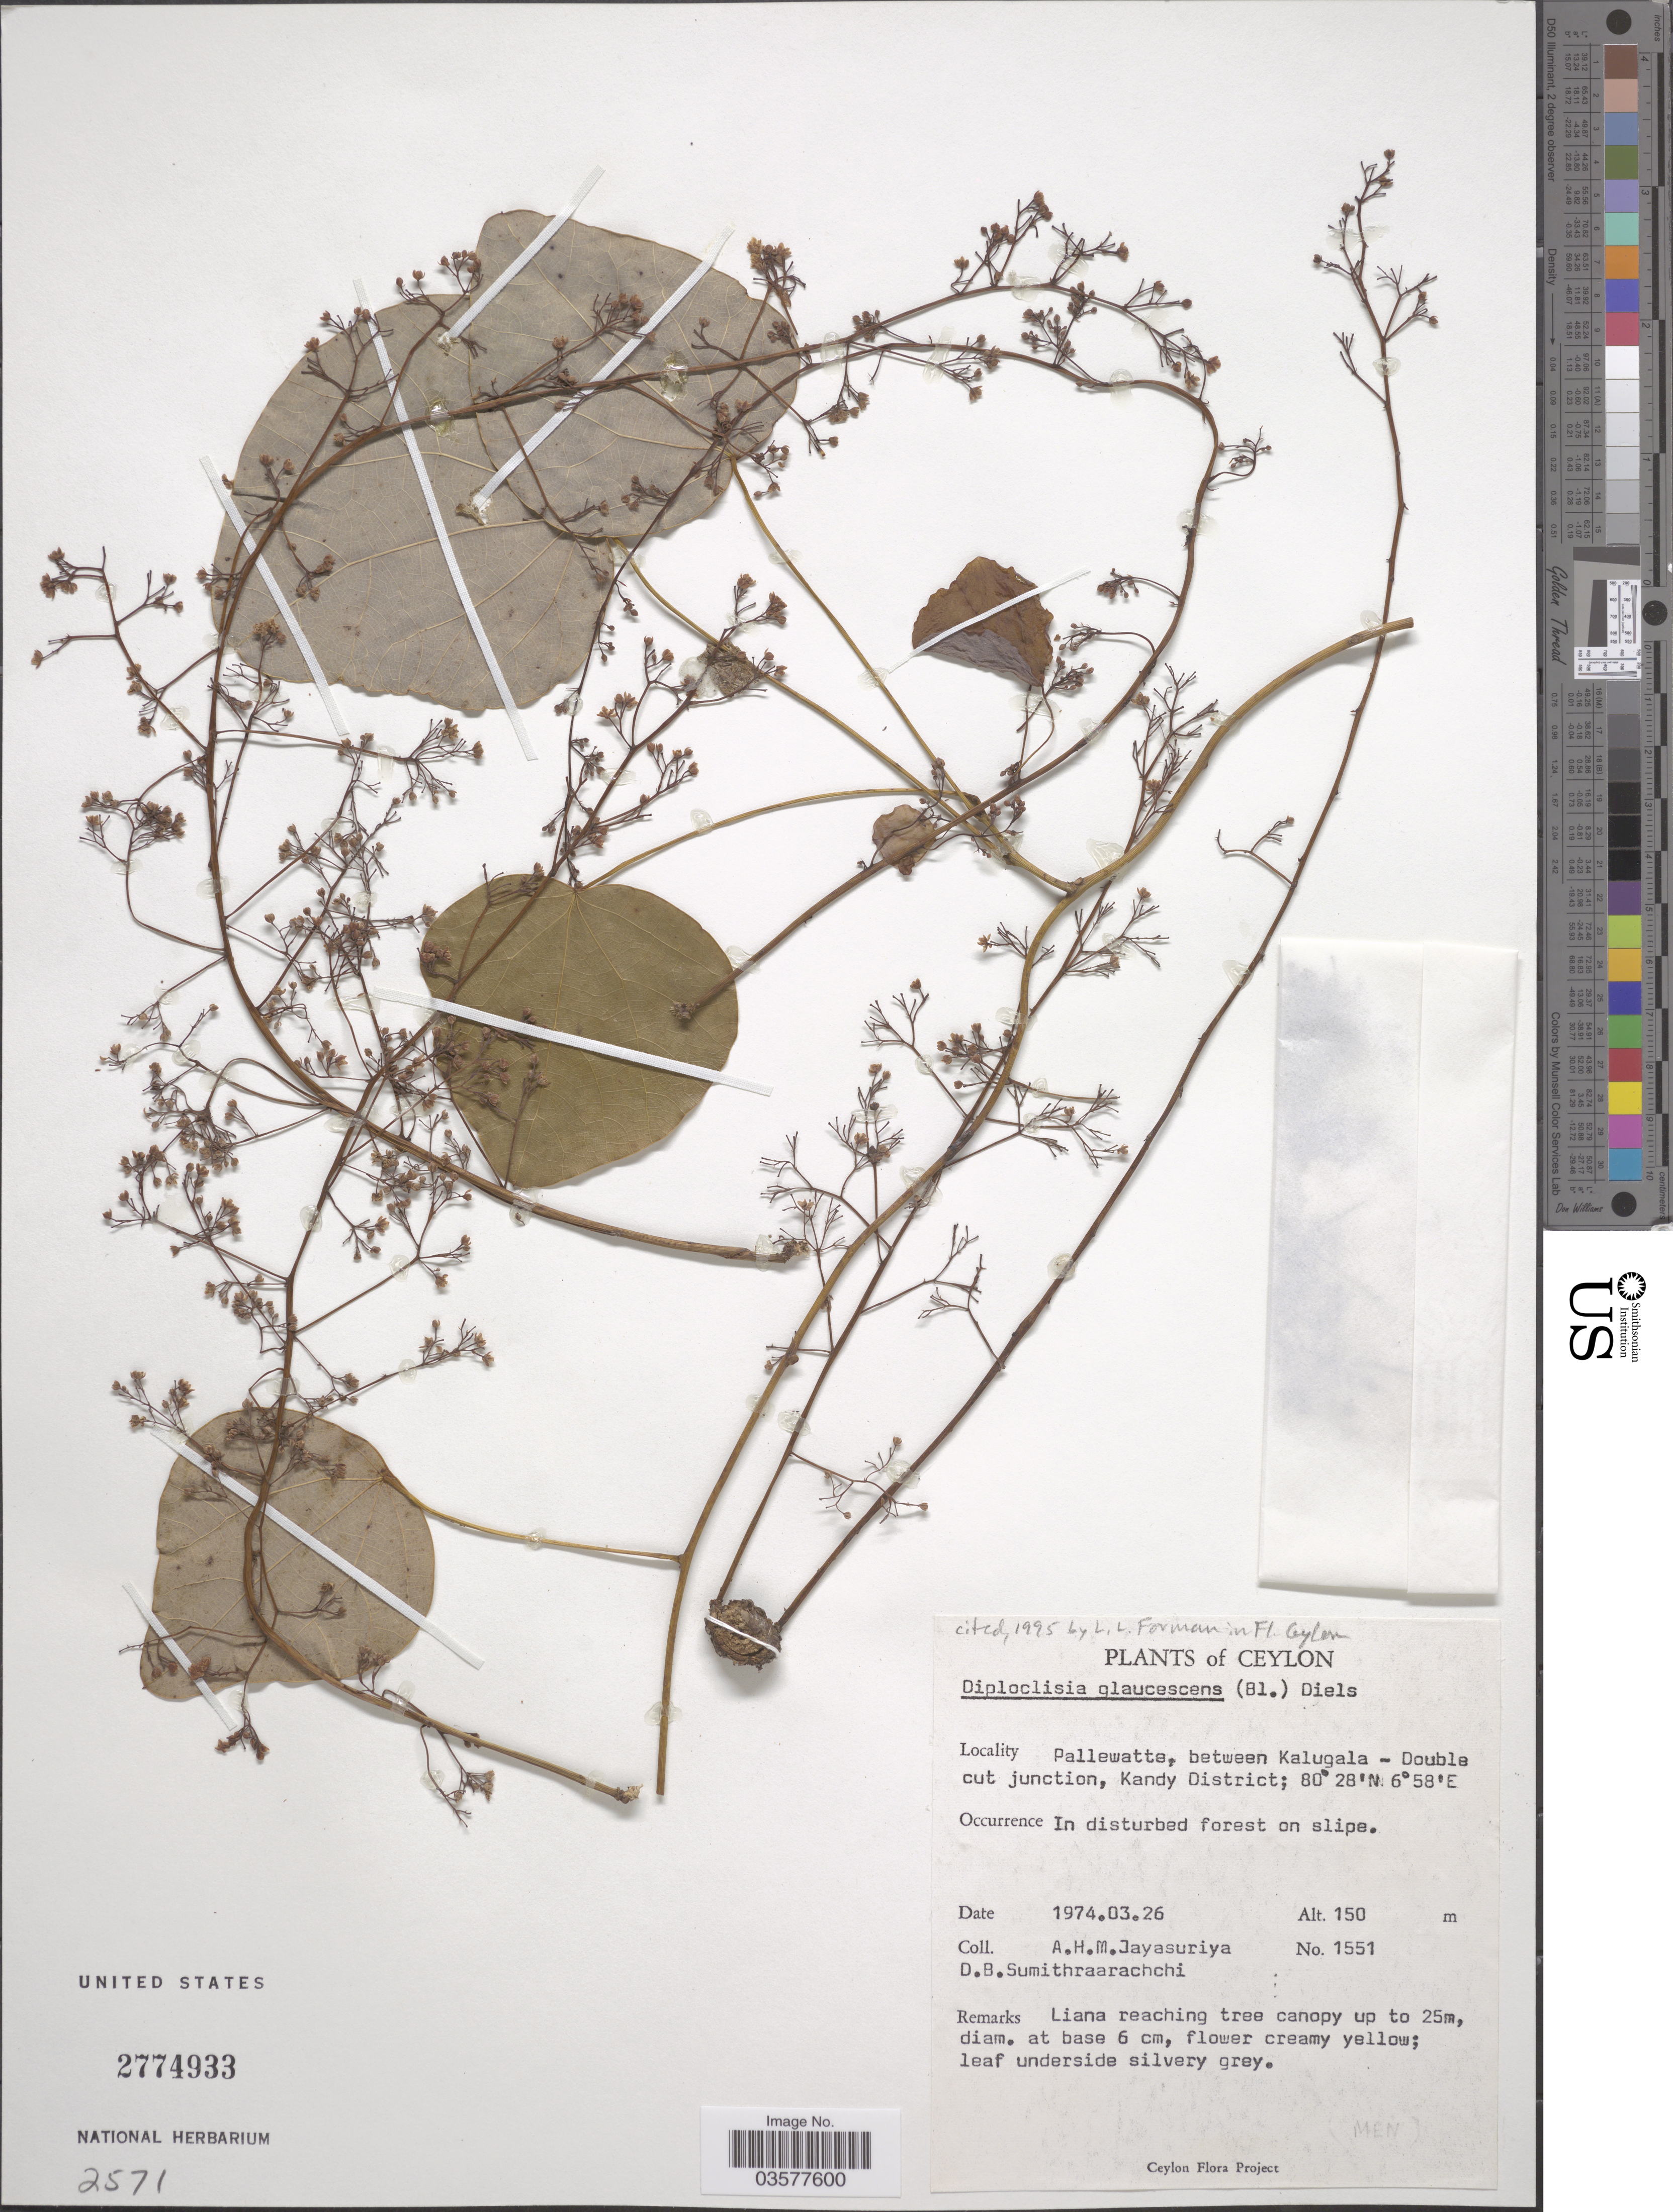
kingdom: Plantae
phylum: Tracheophyta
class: Magnoliopsida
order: Ranunculales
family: Menispermaceae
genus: Diploclisia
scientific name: Diploclisia glaucescens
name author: (Blume) Diels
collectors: A. Jayasuriya & D. B. Sumithraarachchi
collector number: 1551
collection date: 1974-03-26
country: Sri Lanka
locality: Ceylon. Pallewatta, between Kalugala-Double cut junction, Kandy District.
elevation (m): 150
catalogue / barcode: US 2774933